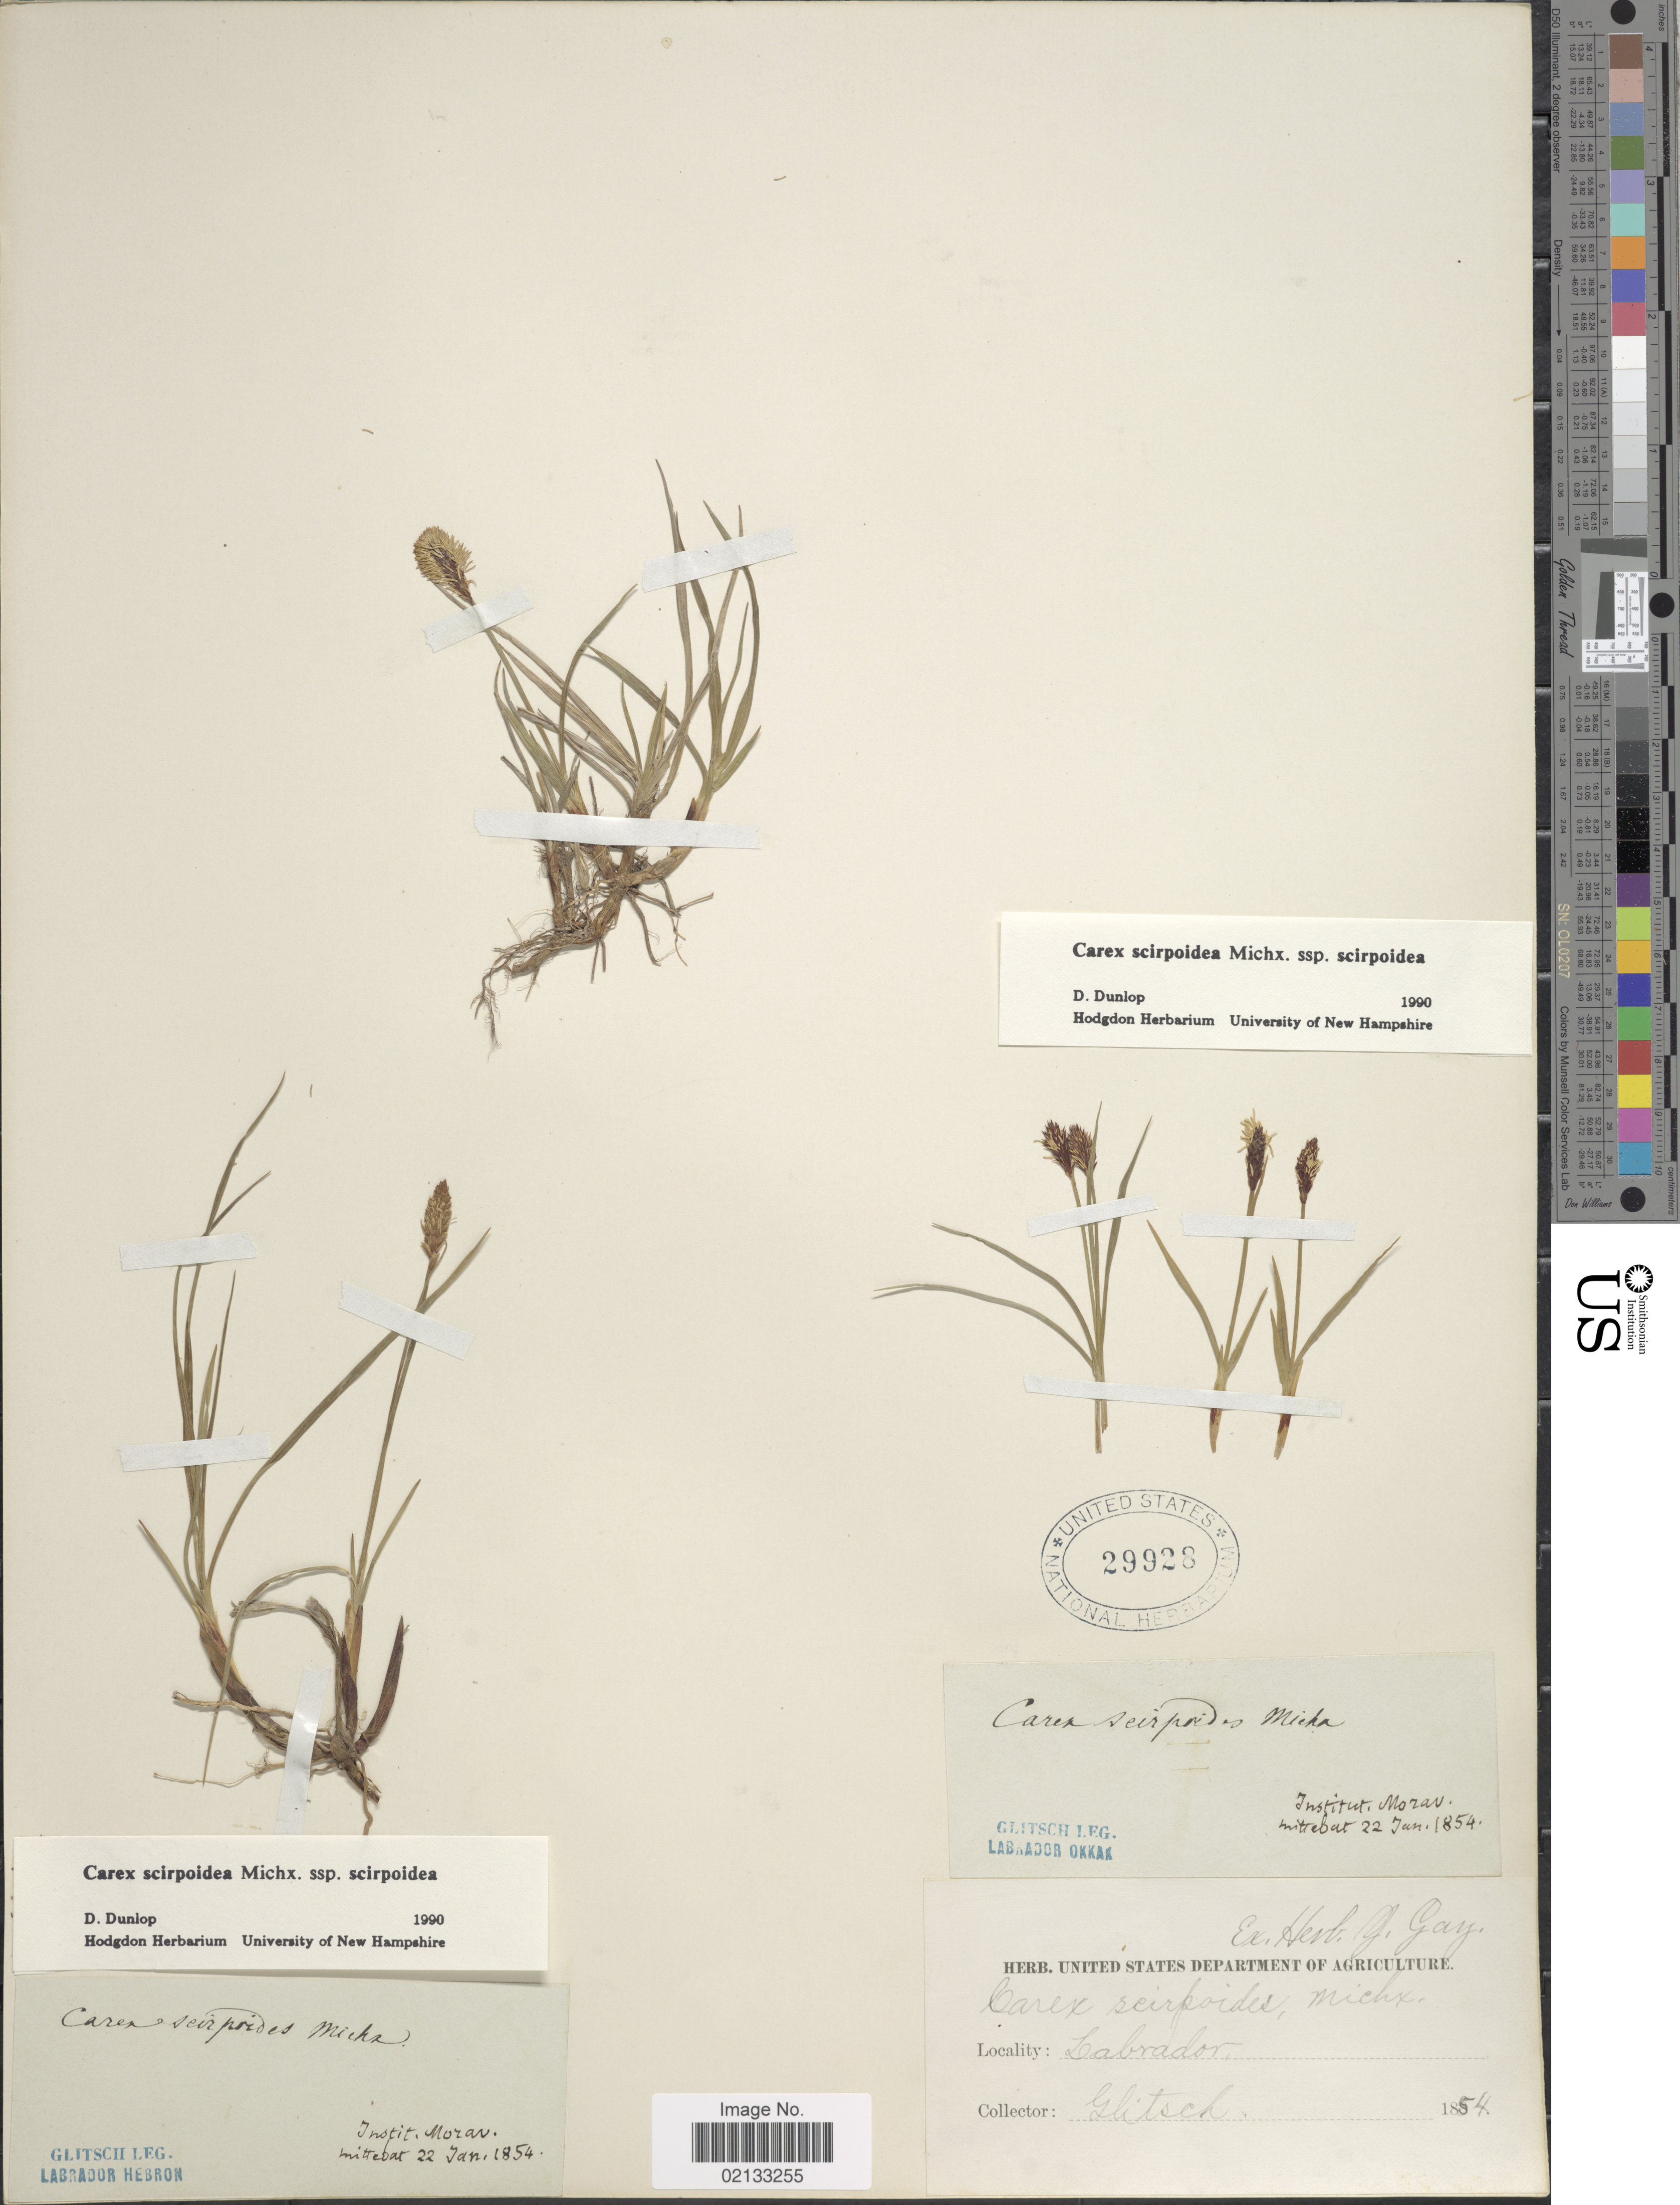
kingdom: Plantae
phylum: Tracheophyta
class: Liliopsida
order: Poales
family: Cyperaceae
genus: Carex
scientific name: Carex scirpoidea subsp. scirpoidea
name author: Michx.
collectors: Glitsch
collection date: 1854-01-22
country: Canada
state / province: Newfoundland and Labrador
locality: Labrador. Okkak.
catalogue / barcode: US 29928